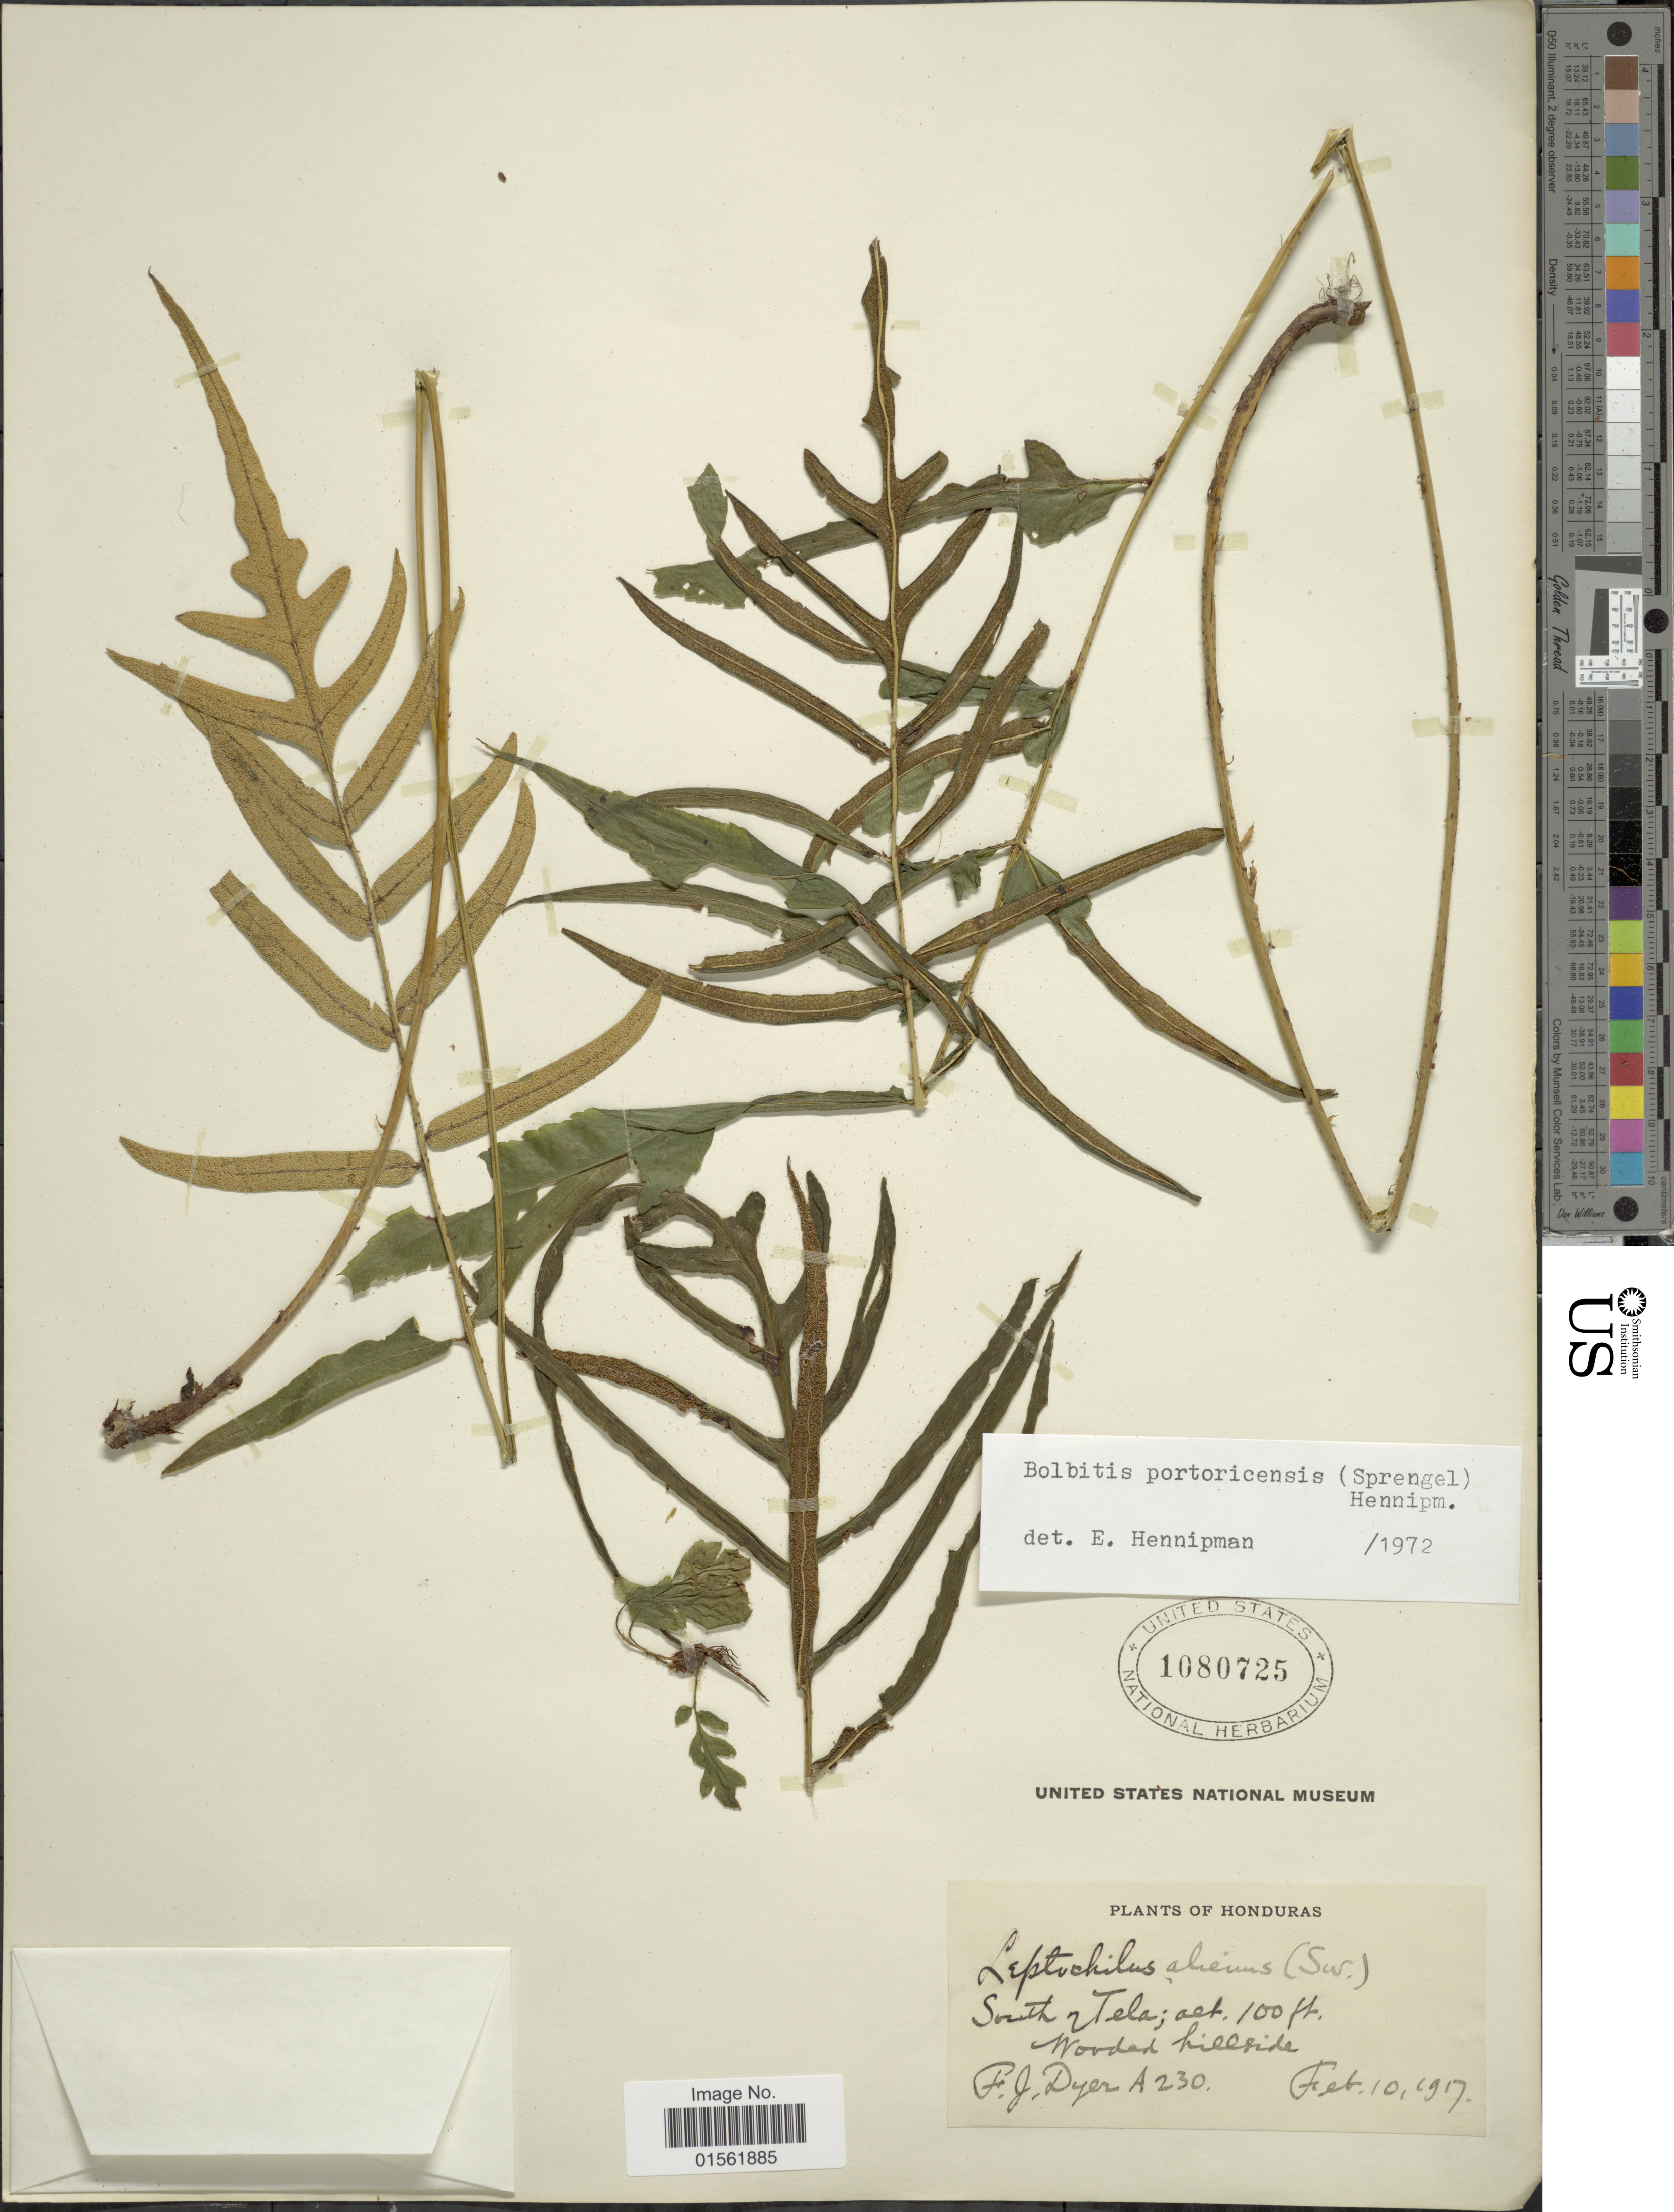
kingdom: Plantae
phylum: Tracheophyta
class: Polypodiopsida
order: Polypodiales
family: Dryopteridaceae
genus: Bolbitis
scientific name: Bolbitis portoricensis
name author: (Spreng.) Hennipman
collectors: F. J. Dyer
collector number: A230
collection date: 1917-02-10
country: Honduras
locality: South of Tela. Wooded hillside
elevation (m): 30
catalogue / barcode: US 1080725